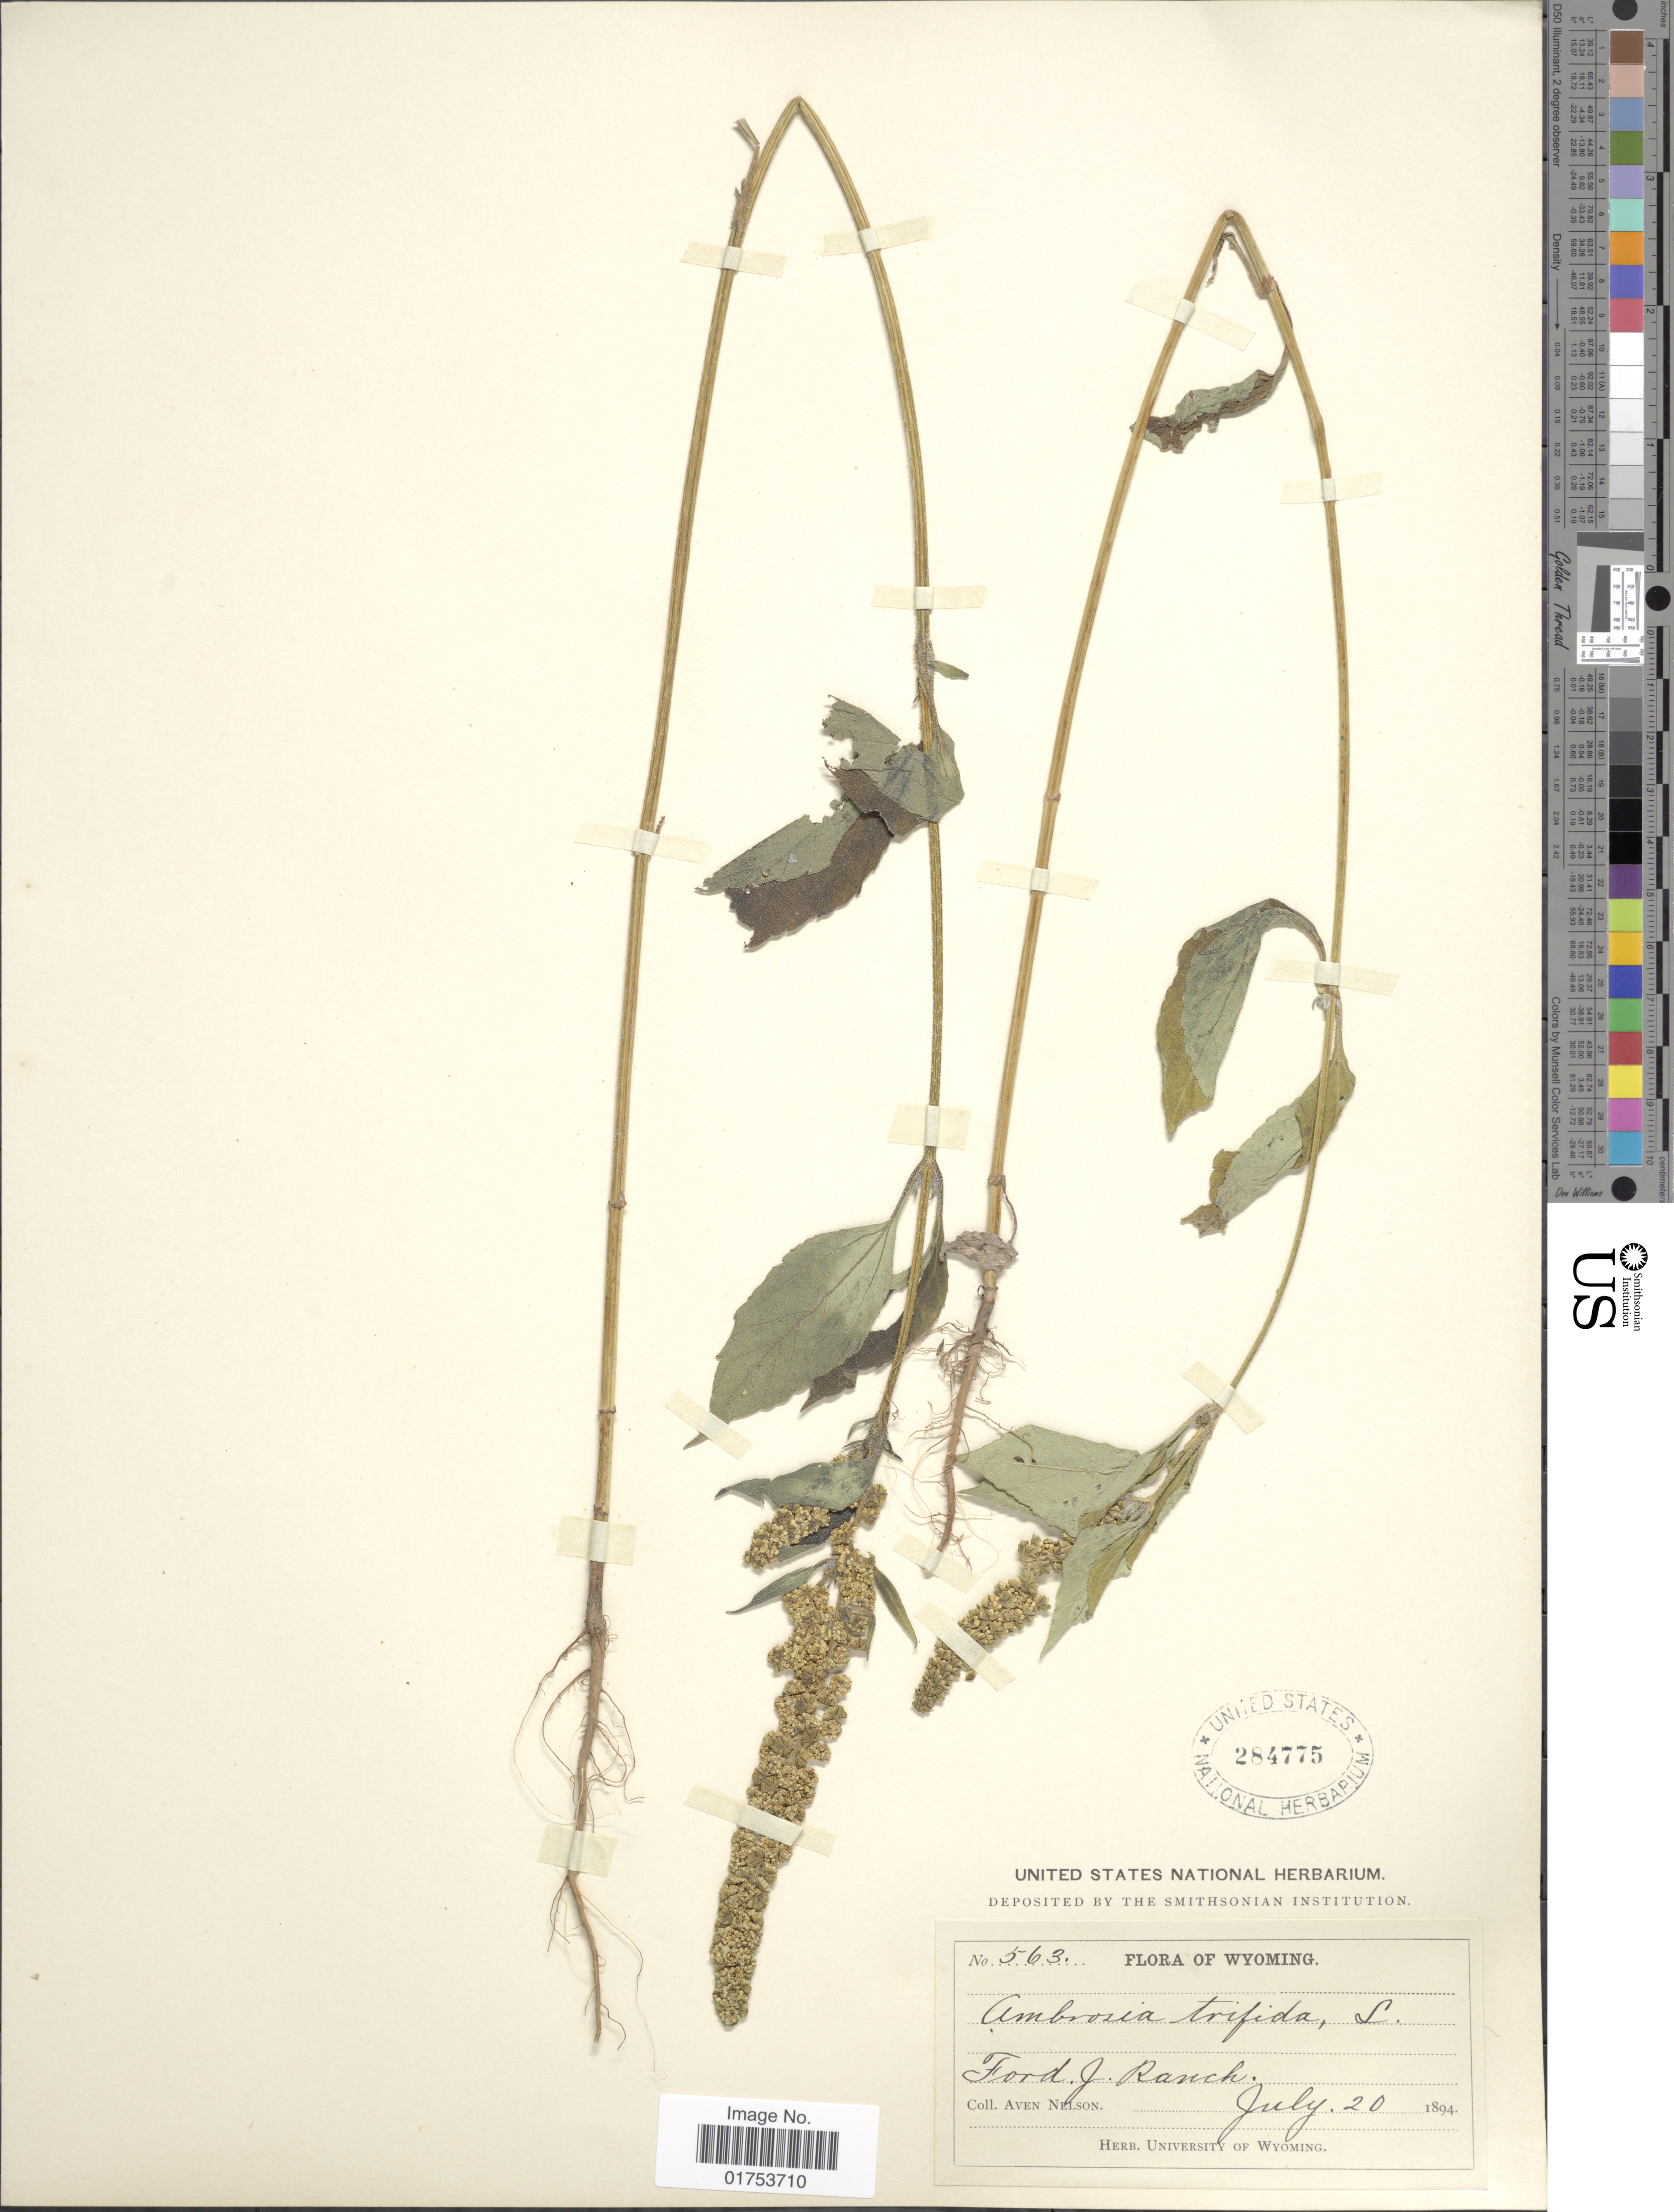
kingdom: Plantae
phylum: Tracheophyta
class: Magnoliopsida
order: Asterales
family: Asteraceae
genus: Ambrosia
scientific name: Ambrosia trifida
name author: L.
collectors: A. Nelson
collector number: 563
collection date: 1894-07-20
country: United States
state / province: Wyoming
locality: Ford J Ranch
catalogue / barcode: US 284775